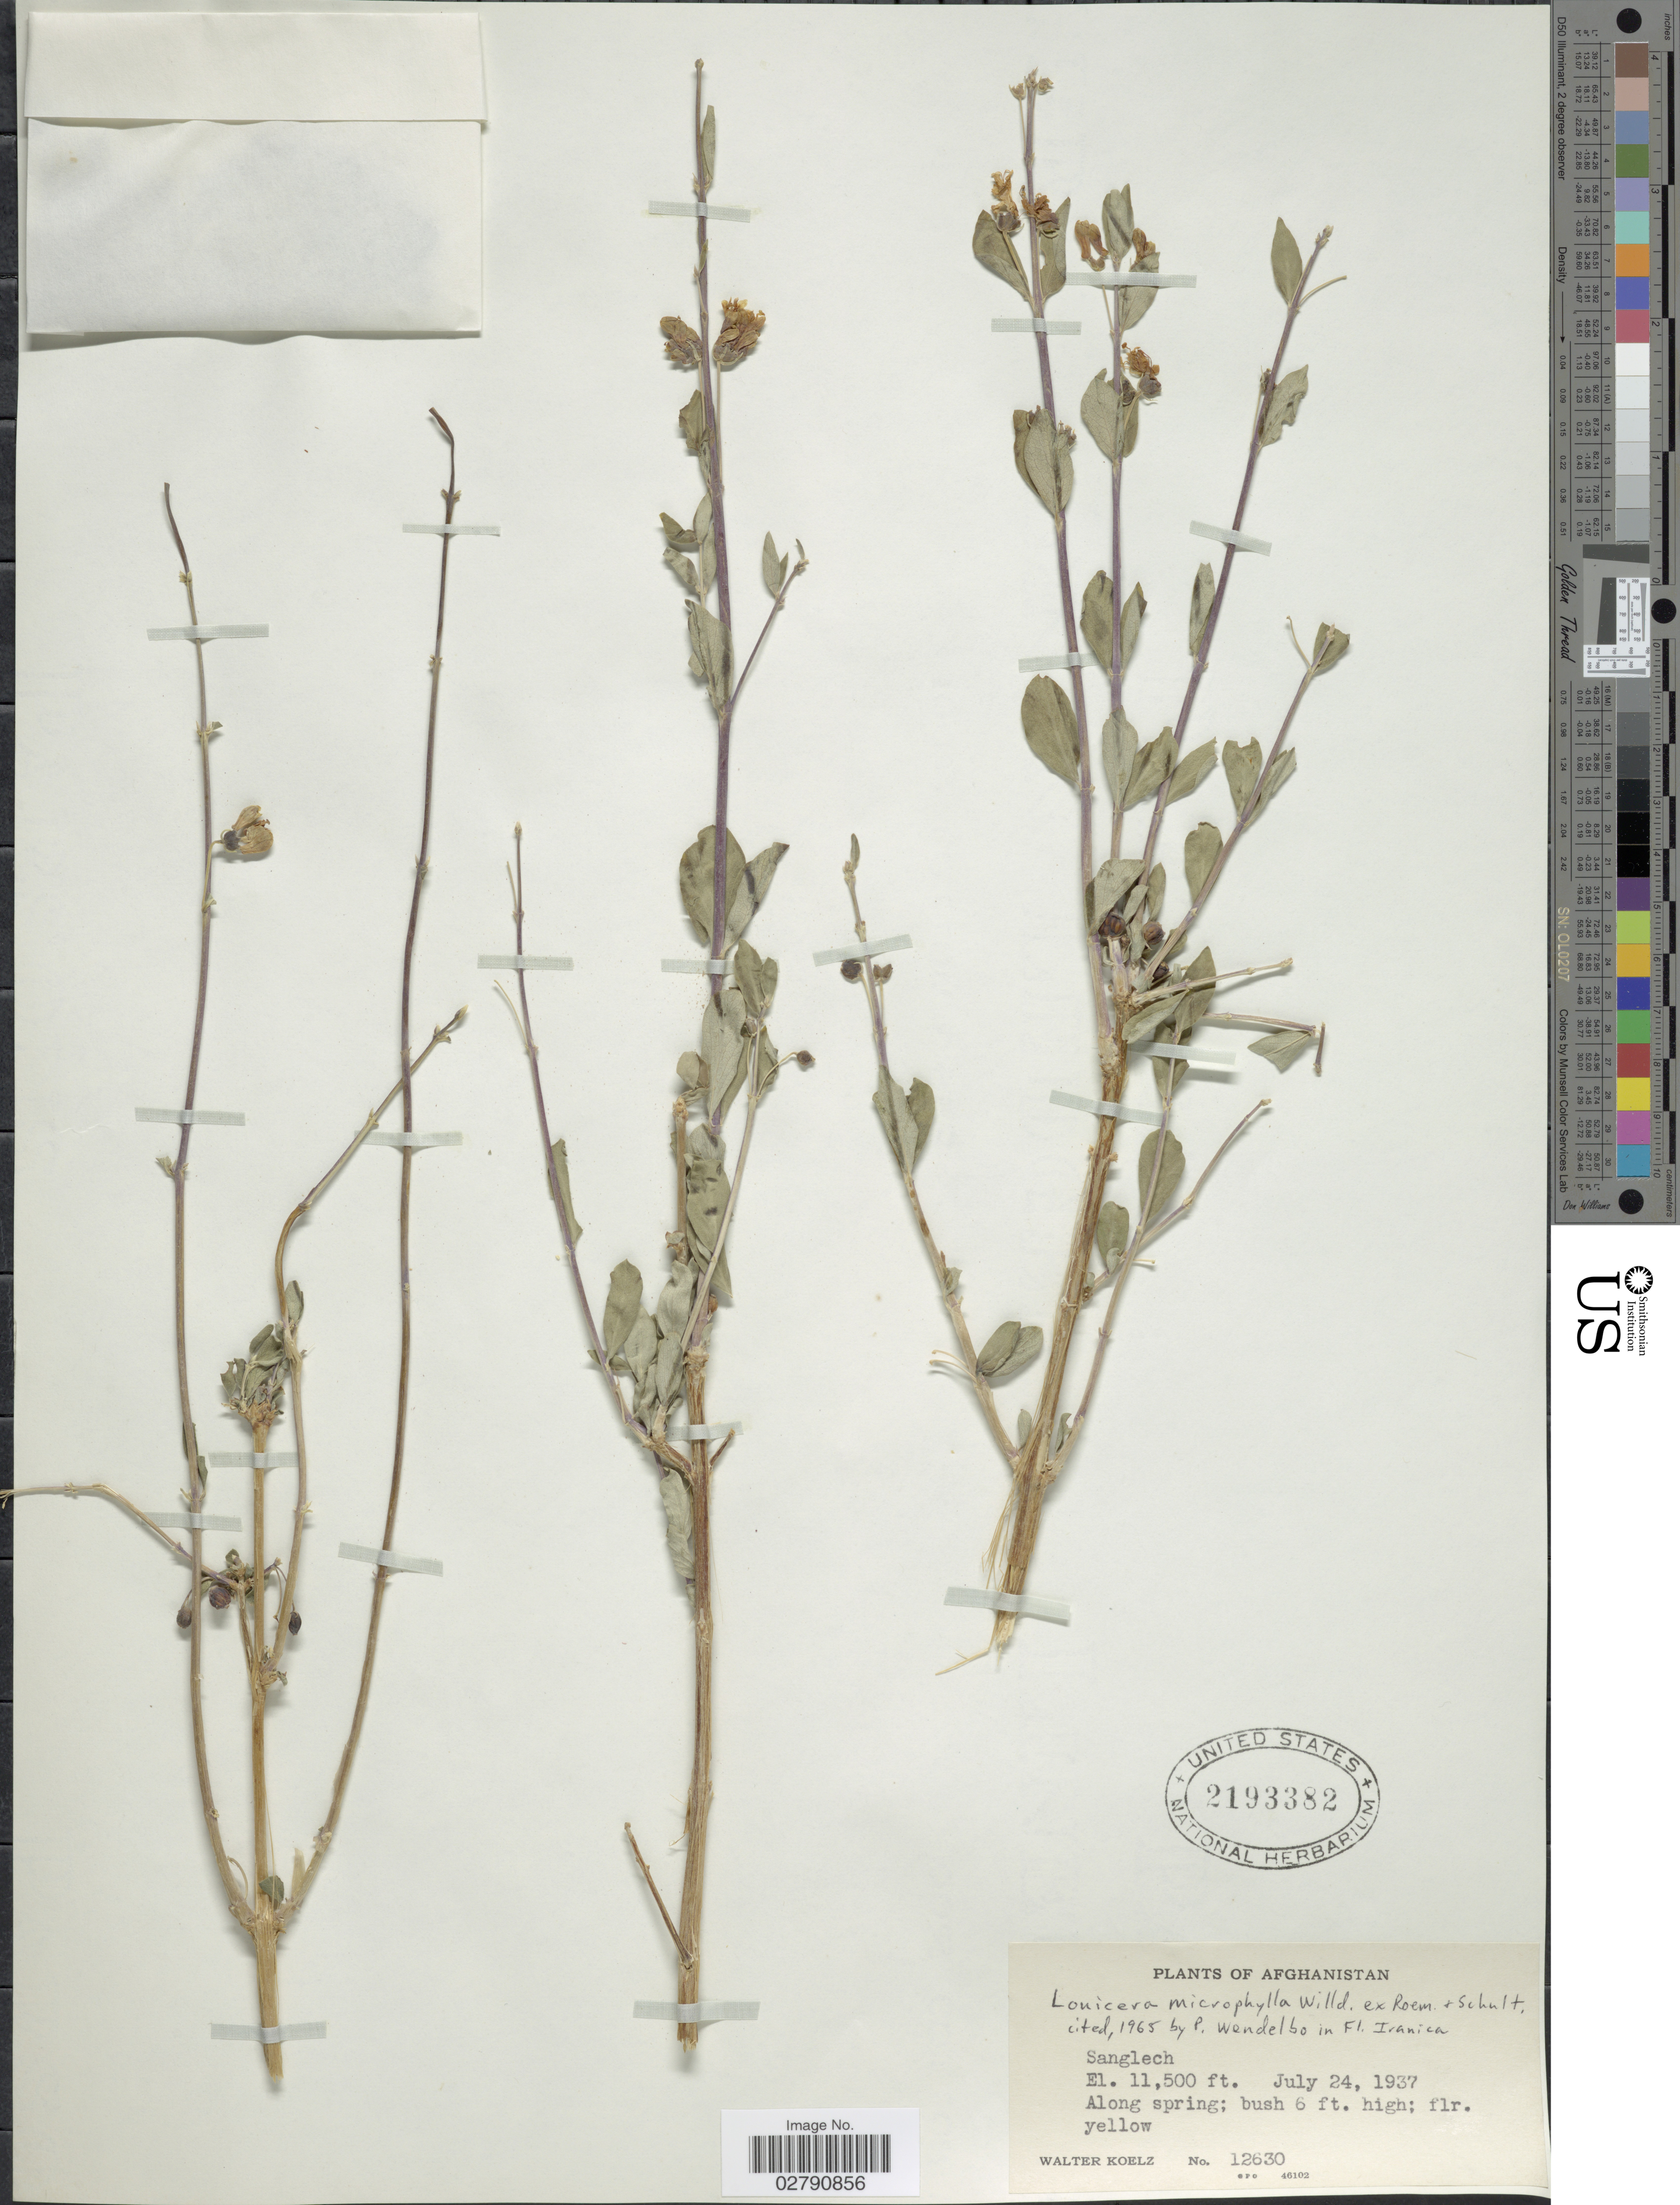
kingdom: Plantae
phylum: Tracheophyta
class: Magnoliopsida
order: Dipsacales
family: Caprifoliaceae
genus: Lonicera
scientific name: Lonicera microphylla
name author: Willd. ex Schult.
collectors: W. N. Koelz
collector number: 12630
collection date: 1937-07-24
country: Afghanistan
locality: Sanglech.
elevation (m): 3505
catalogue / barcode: US 2193382